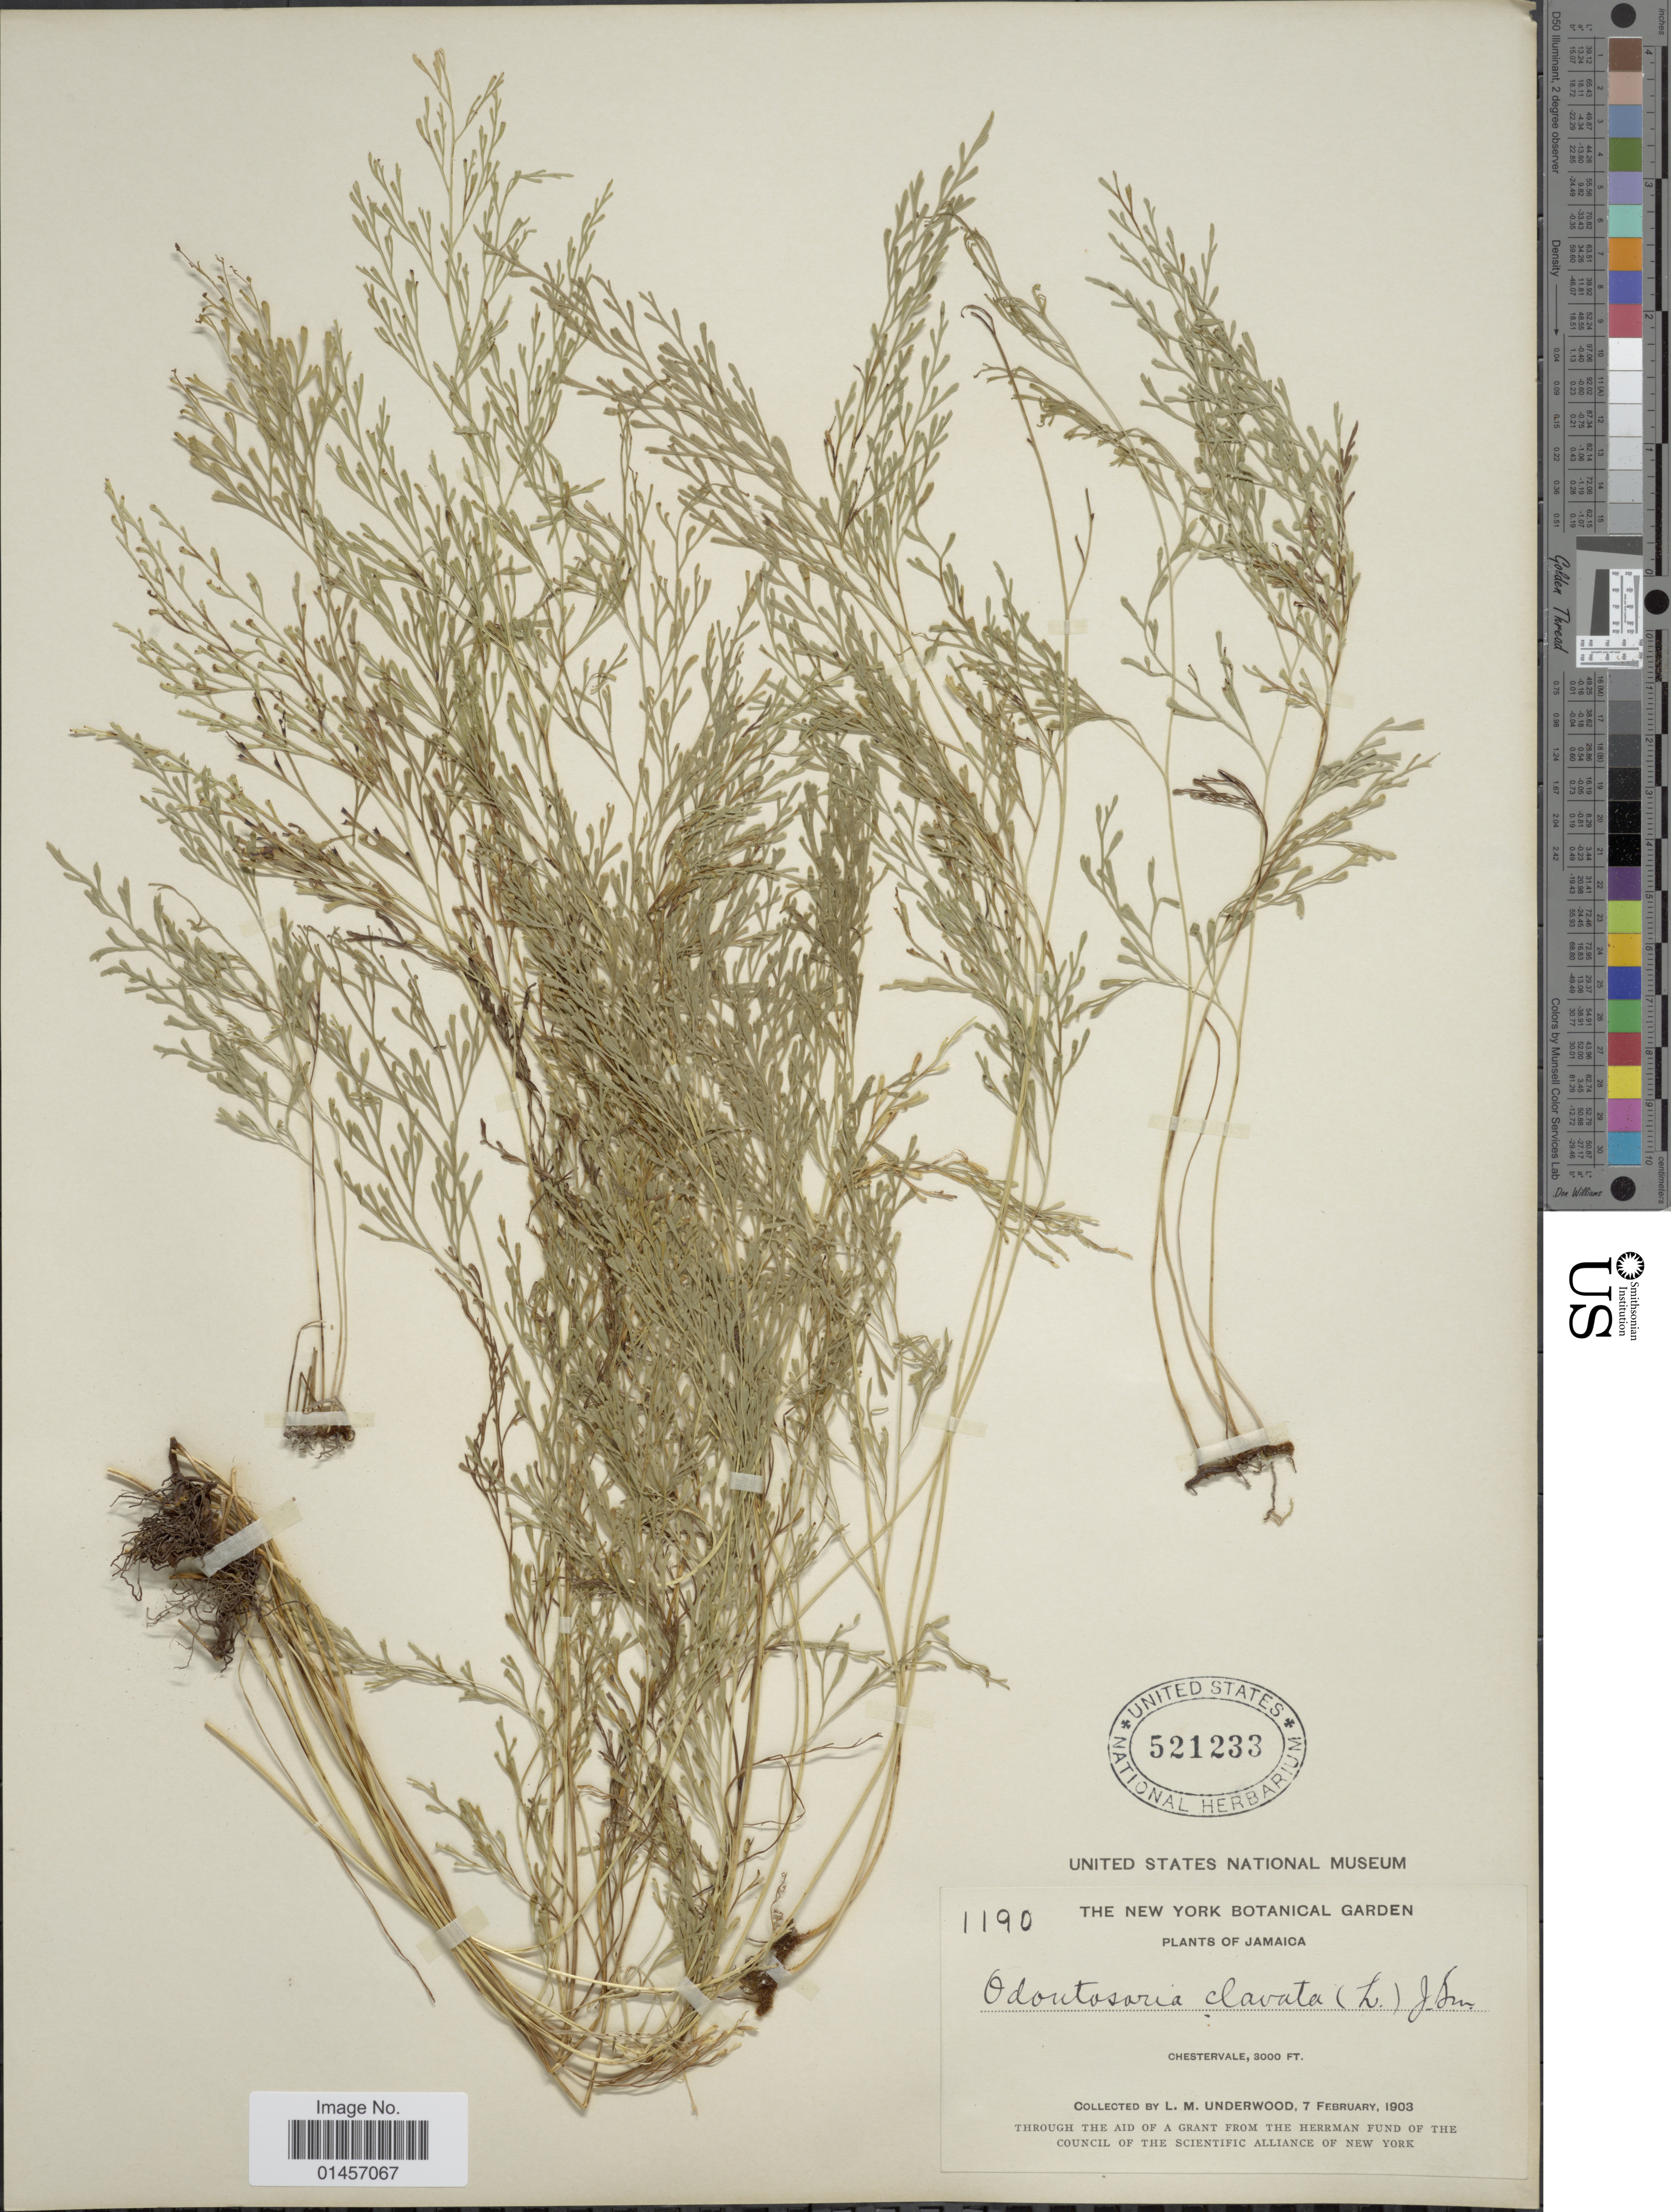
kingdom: Plantae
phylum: Tracheophyta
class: Polypodiopsida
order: Polypodiales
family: Lindsaeaceae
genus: Sphenomeris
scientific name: Sphenomeris clavata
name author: (L.) Maxon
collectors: L. M. Underwood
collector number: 1190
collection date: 1903-02-07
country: Jamaica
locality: Jamaica, Chestervale.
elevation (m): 914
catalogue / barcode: US 521233